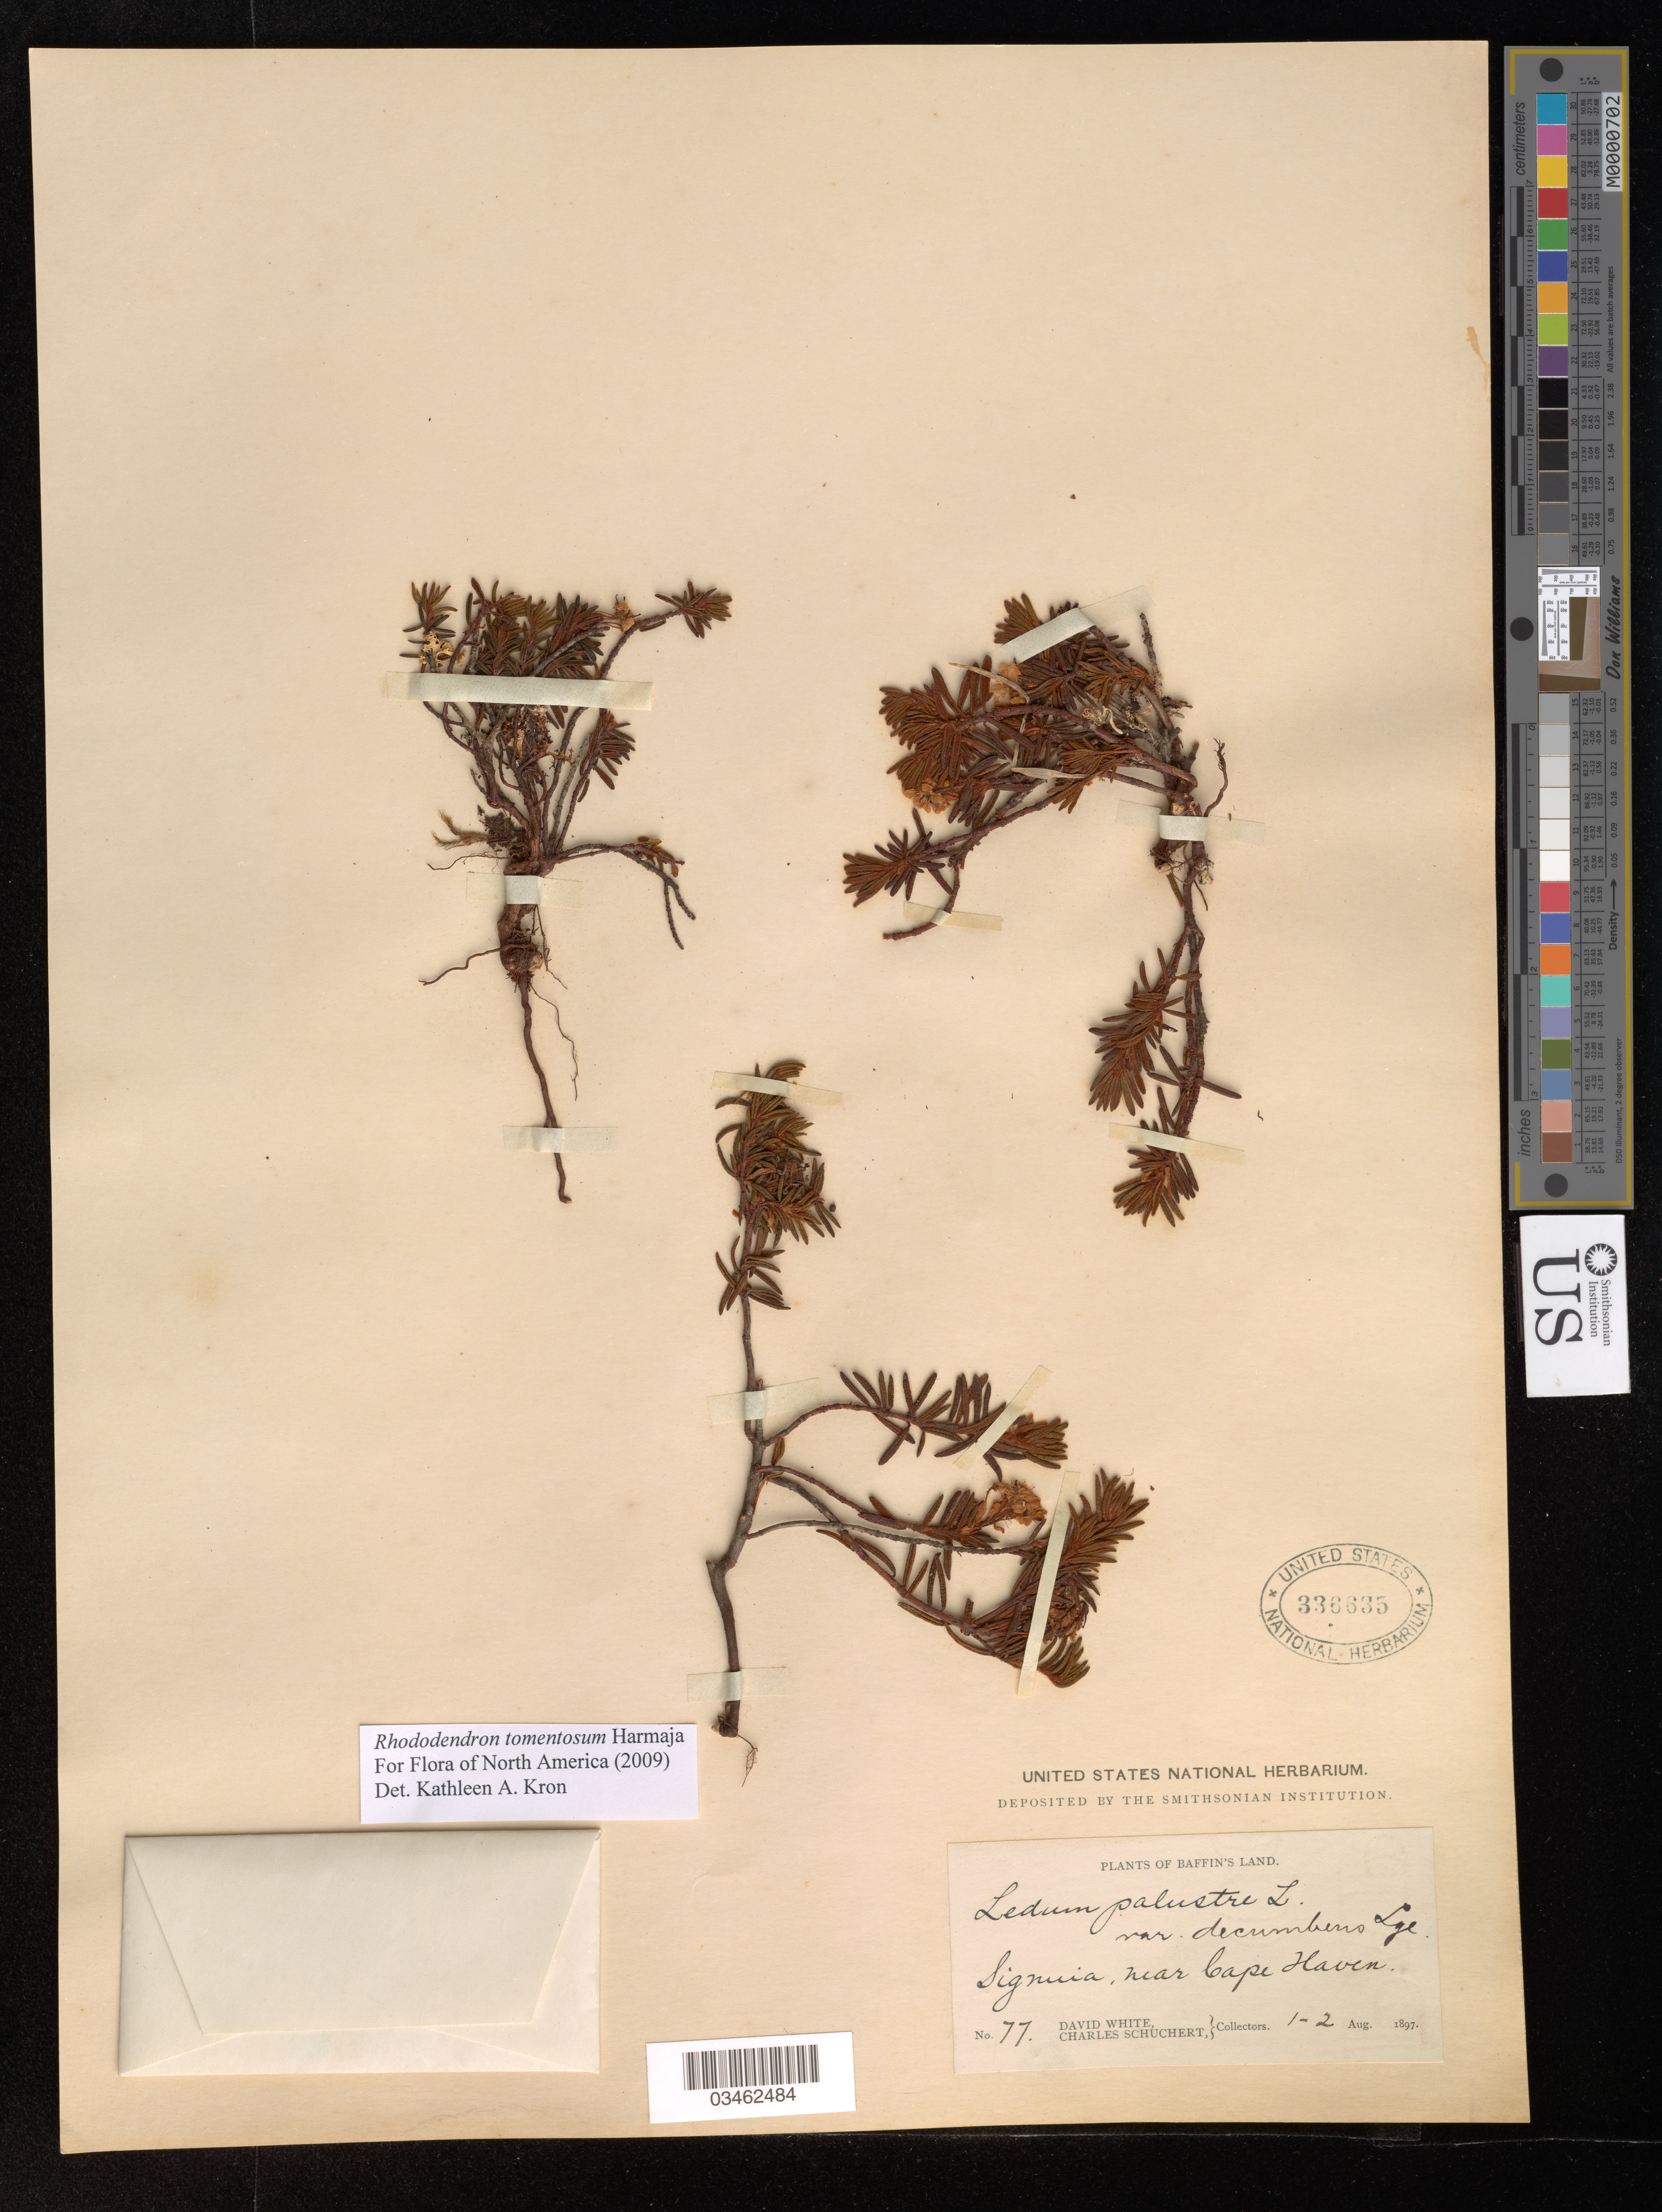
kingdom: Plantae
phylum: Tracheophyta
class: Magnoliopsida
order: Ericales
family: Ericaceae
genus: Rhododendron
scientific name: Rhododendron tomentosum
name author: Harmaja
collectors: D. White & C. Schuchert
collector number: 77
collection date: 1897-08-01/1897-08-02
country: Canada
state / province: Nunavut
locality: Baffin's Land. Signuia*, near Cape Haven.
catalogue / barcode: US 336635